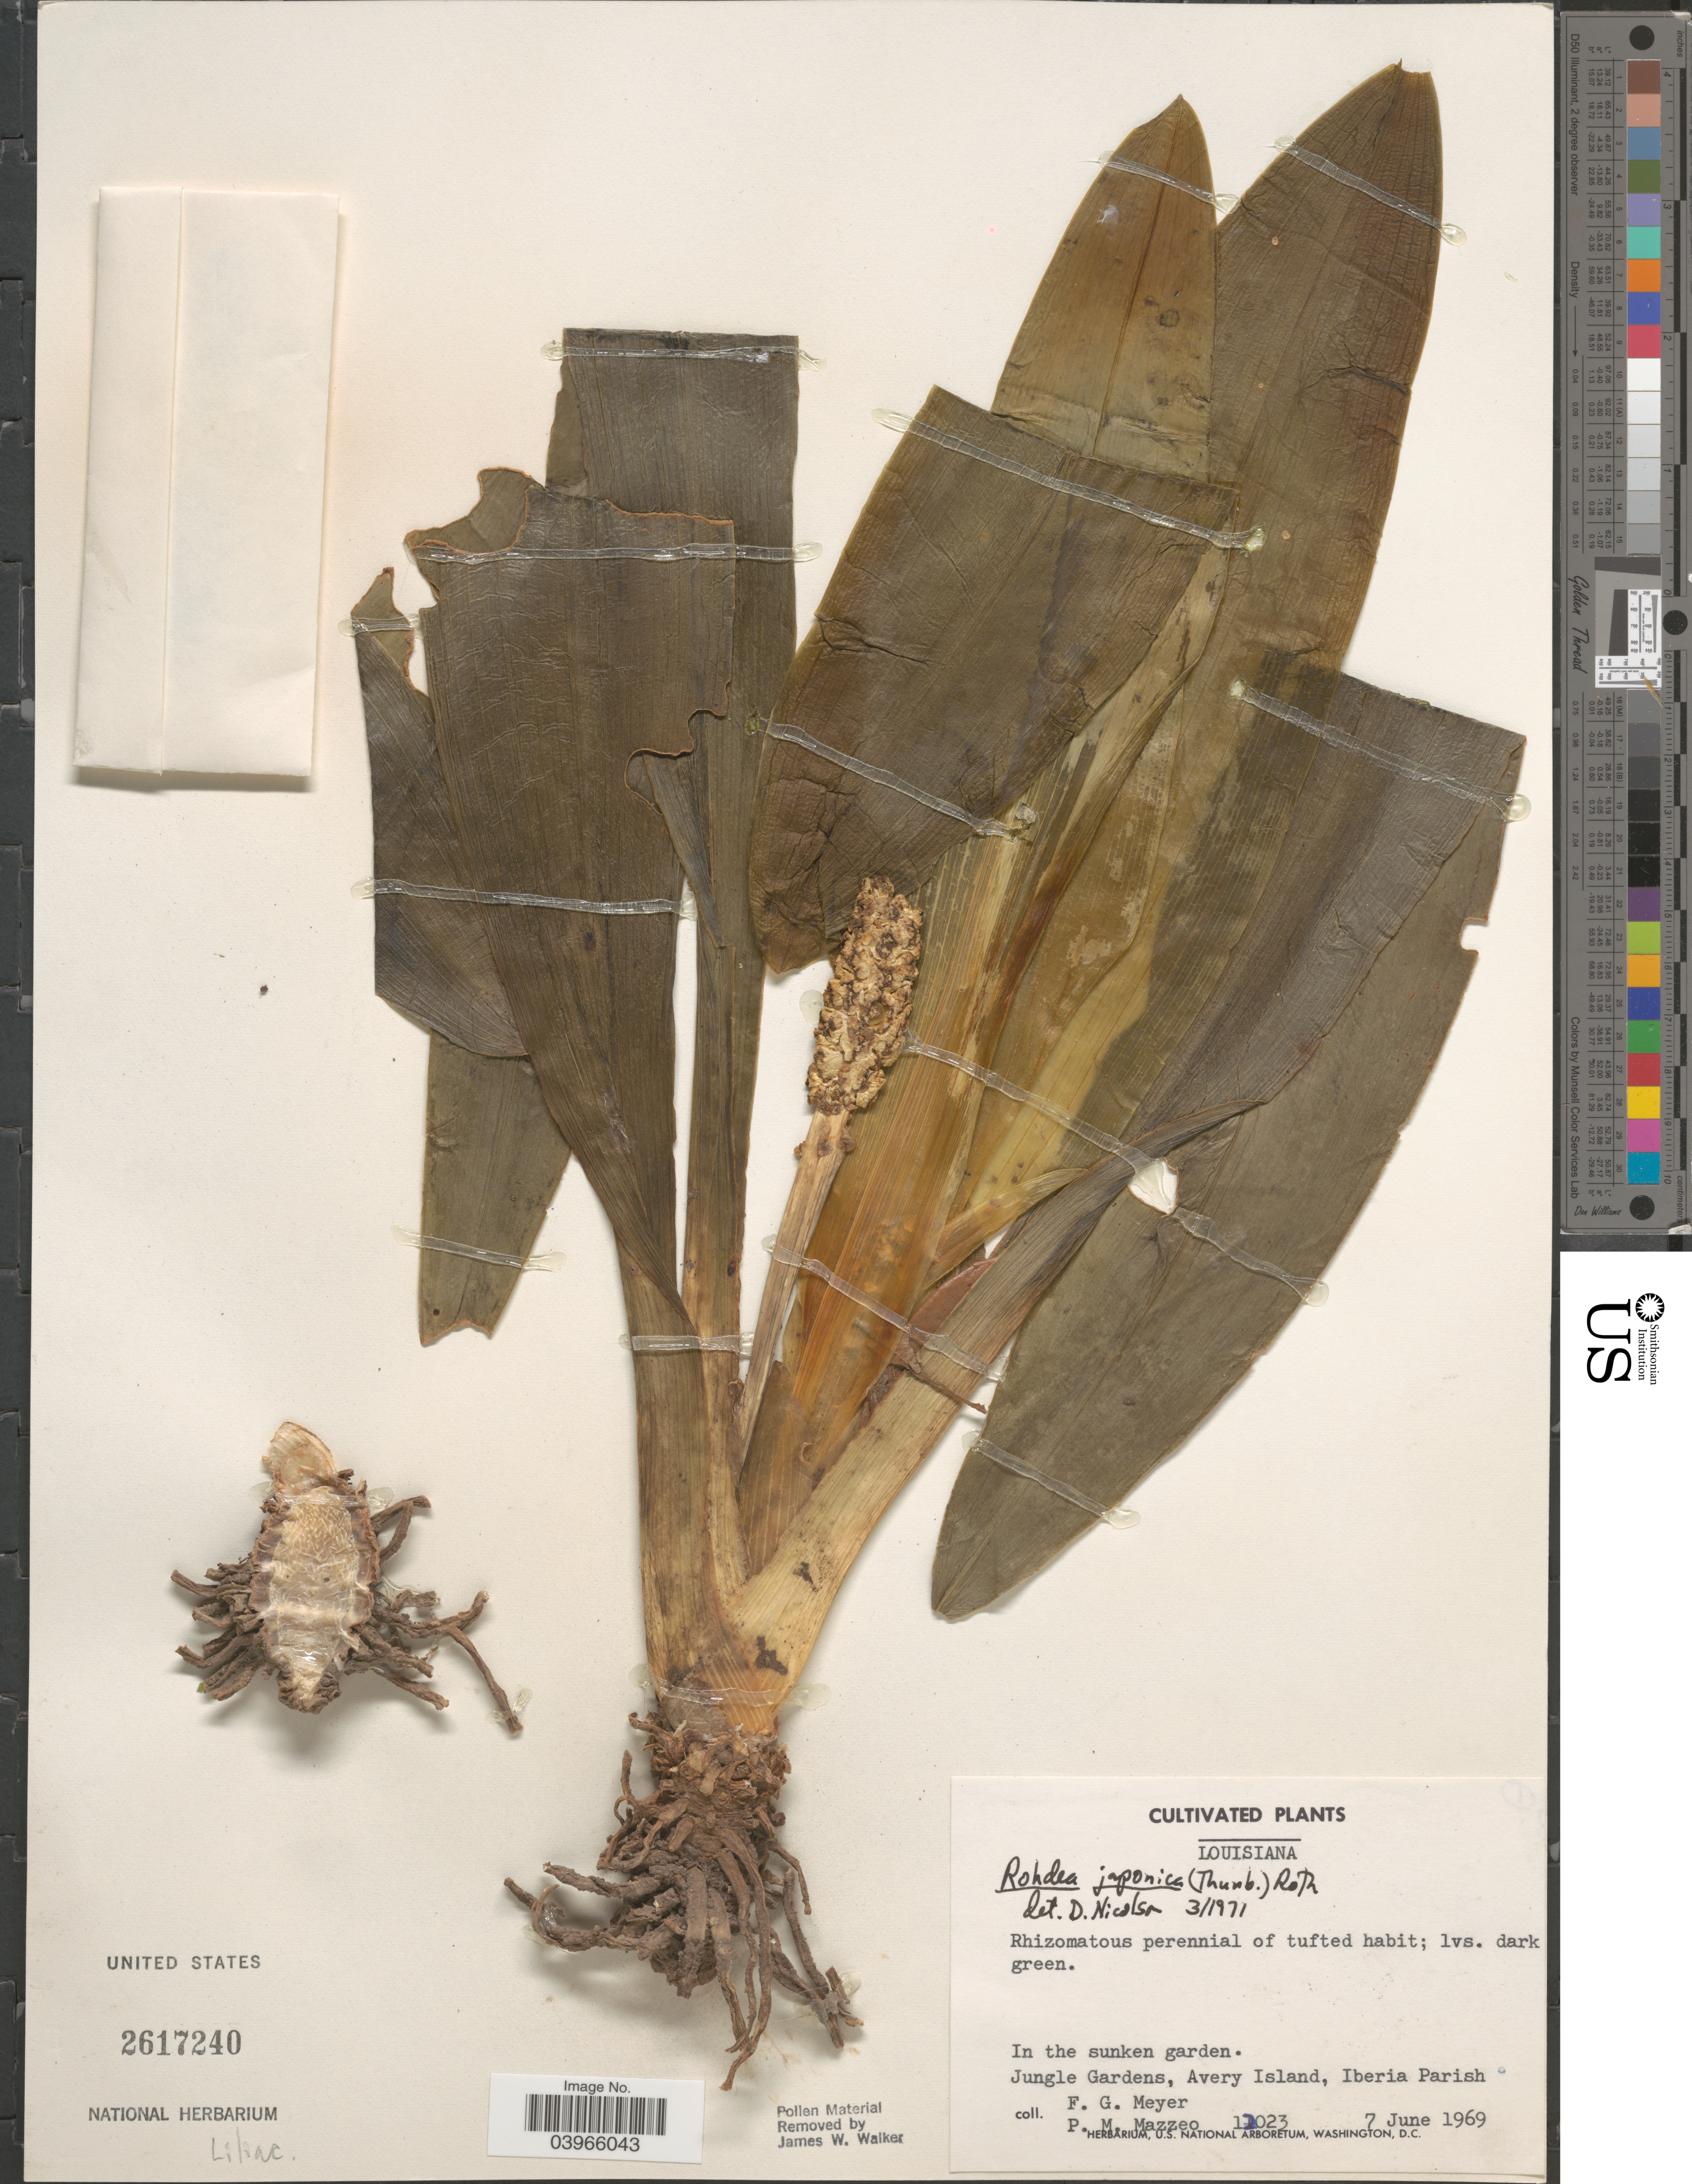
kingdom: Plantae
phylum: Tracheophyta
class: Liliopsida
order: Asparagales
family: Asparagaceae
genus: Rohdea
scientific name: Rohdea japonica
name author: (Thunb.) Roth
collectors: F. G. Meyer & P. Mazzeo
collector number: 12023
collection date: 1969-06-07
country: United States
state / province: Louisiana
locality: Jungle Gardens, Avery Island, Iberia Parish.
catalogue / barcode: US 2617240